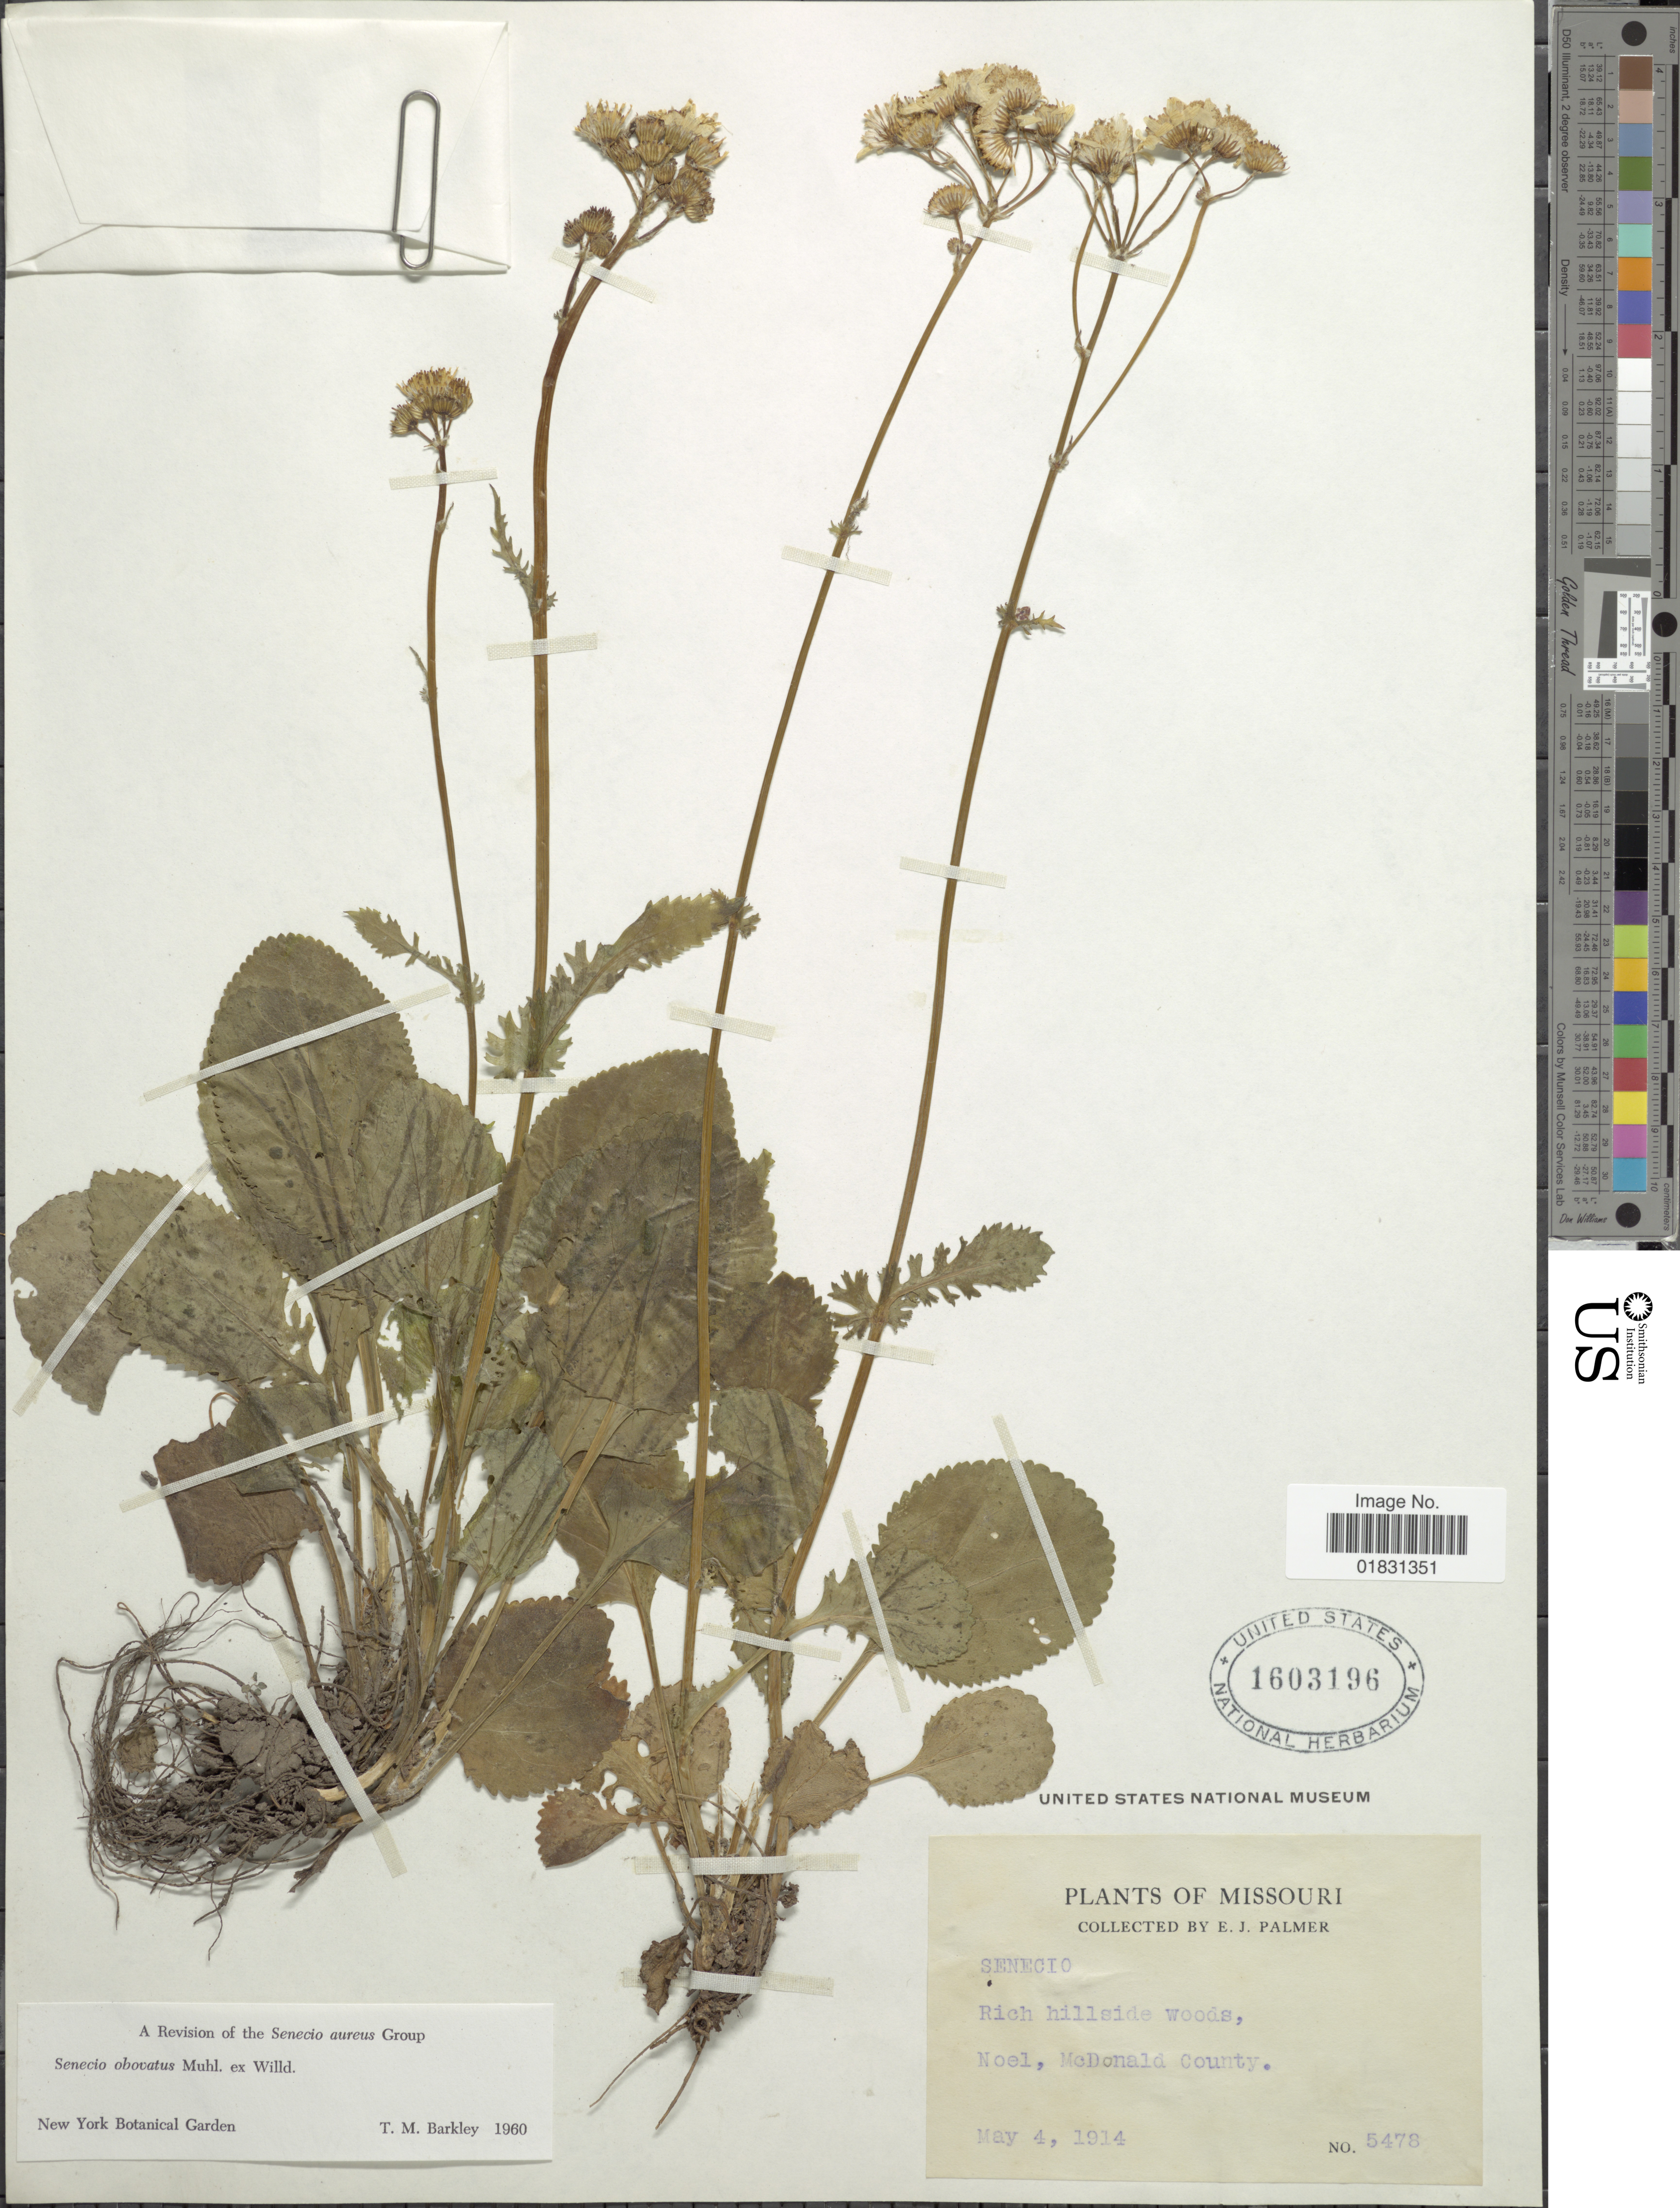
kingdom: Plantae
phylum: Tracheophyta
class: Magnoliopsida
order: Asterales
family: Asteraceae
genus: Packera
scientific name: Packera obovata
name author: (Muhl. ex Willd.) W.A. Weber & Á. Löve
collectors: E. J. Palmer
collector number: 5478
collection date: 1914-05-04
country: United States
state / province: Missouri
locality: Rich hillside woods, Noel, McDonald County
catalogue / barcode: US 1603196